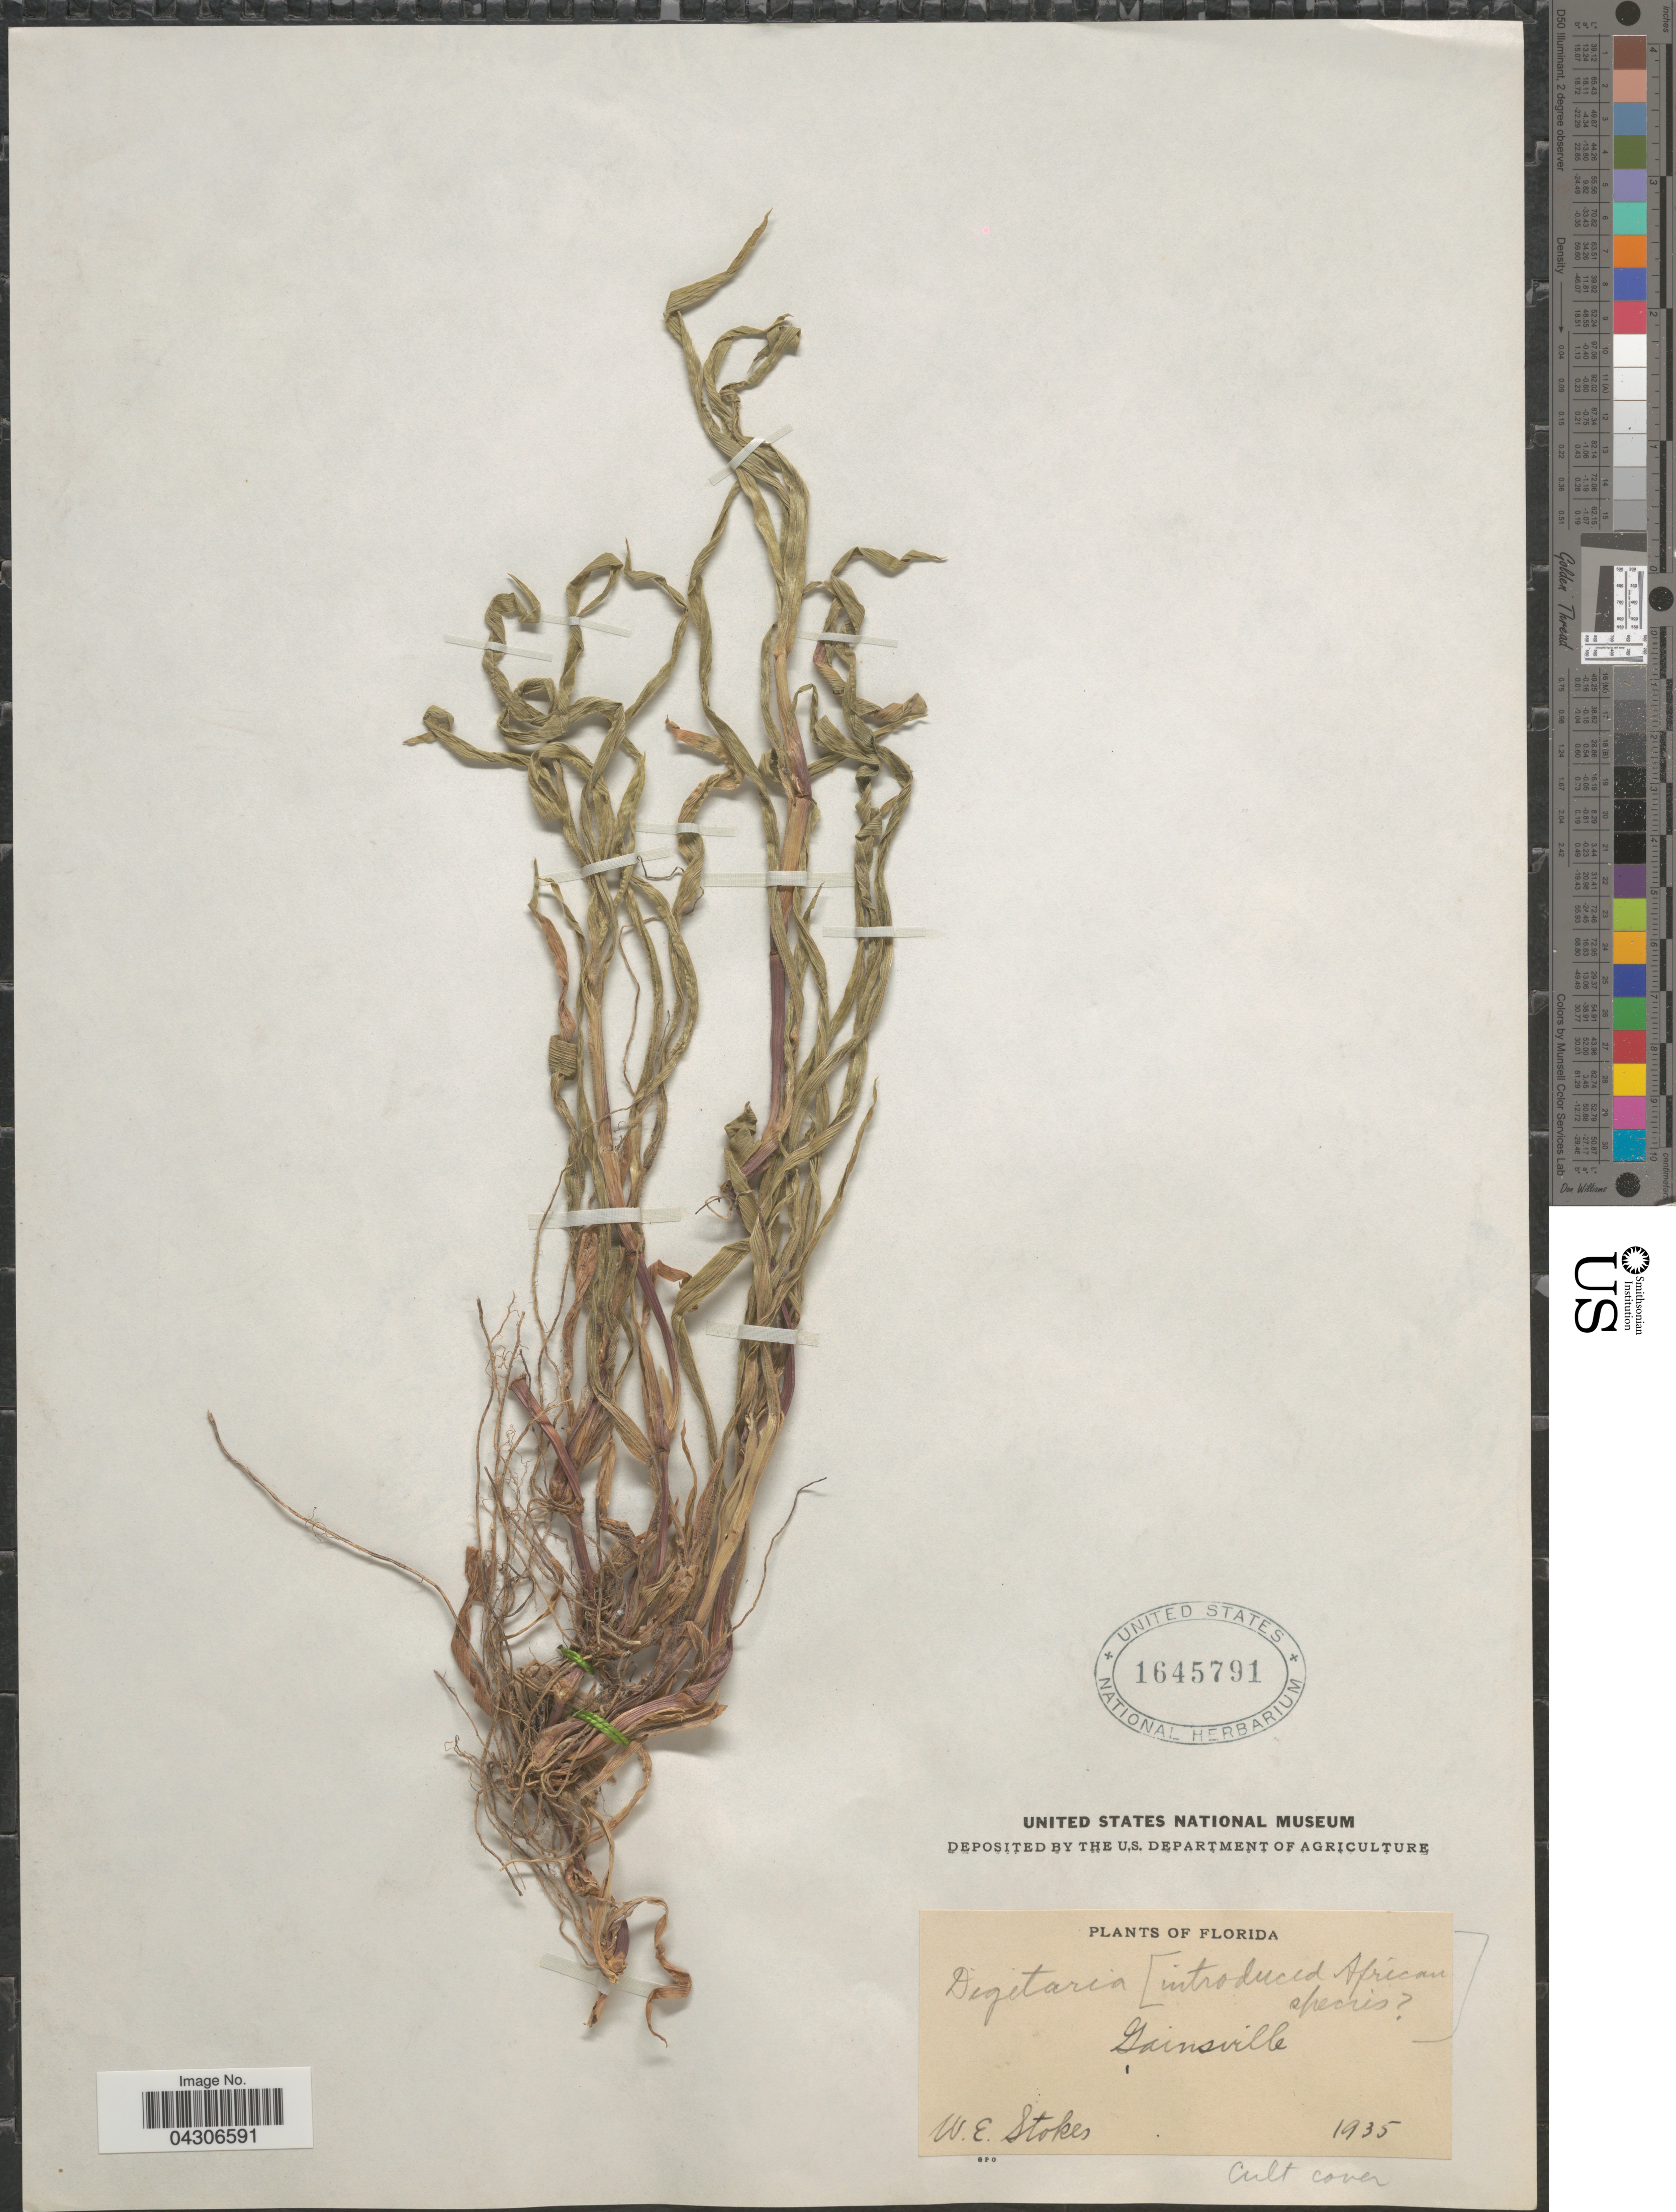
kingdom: Plantae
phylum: Tracheophyta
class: Liliopsida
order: Poales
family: Poaceae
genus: Digitaria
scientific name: Digitaria sp.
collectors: W. Stokes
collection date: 1935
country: United States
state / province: Florida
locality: Gainesville.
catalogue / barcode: US 1645791